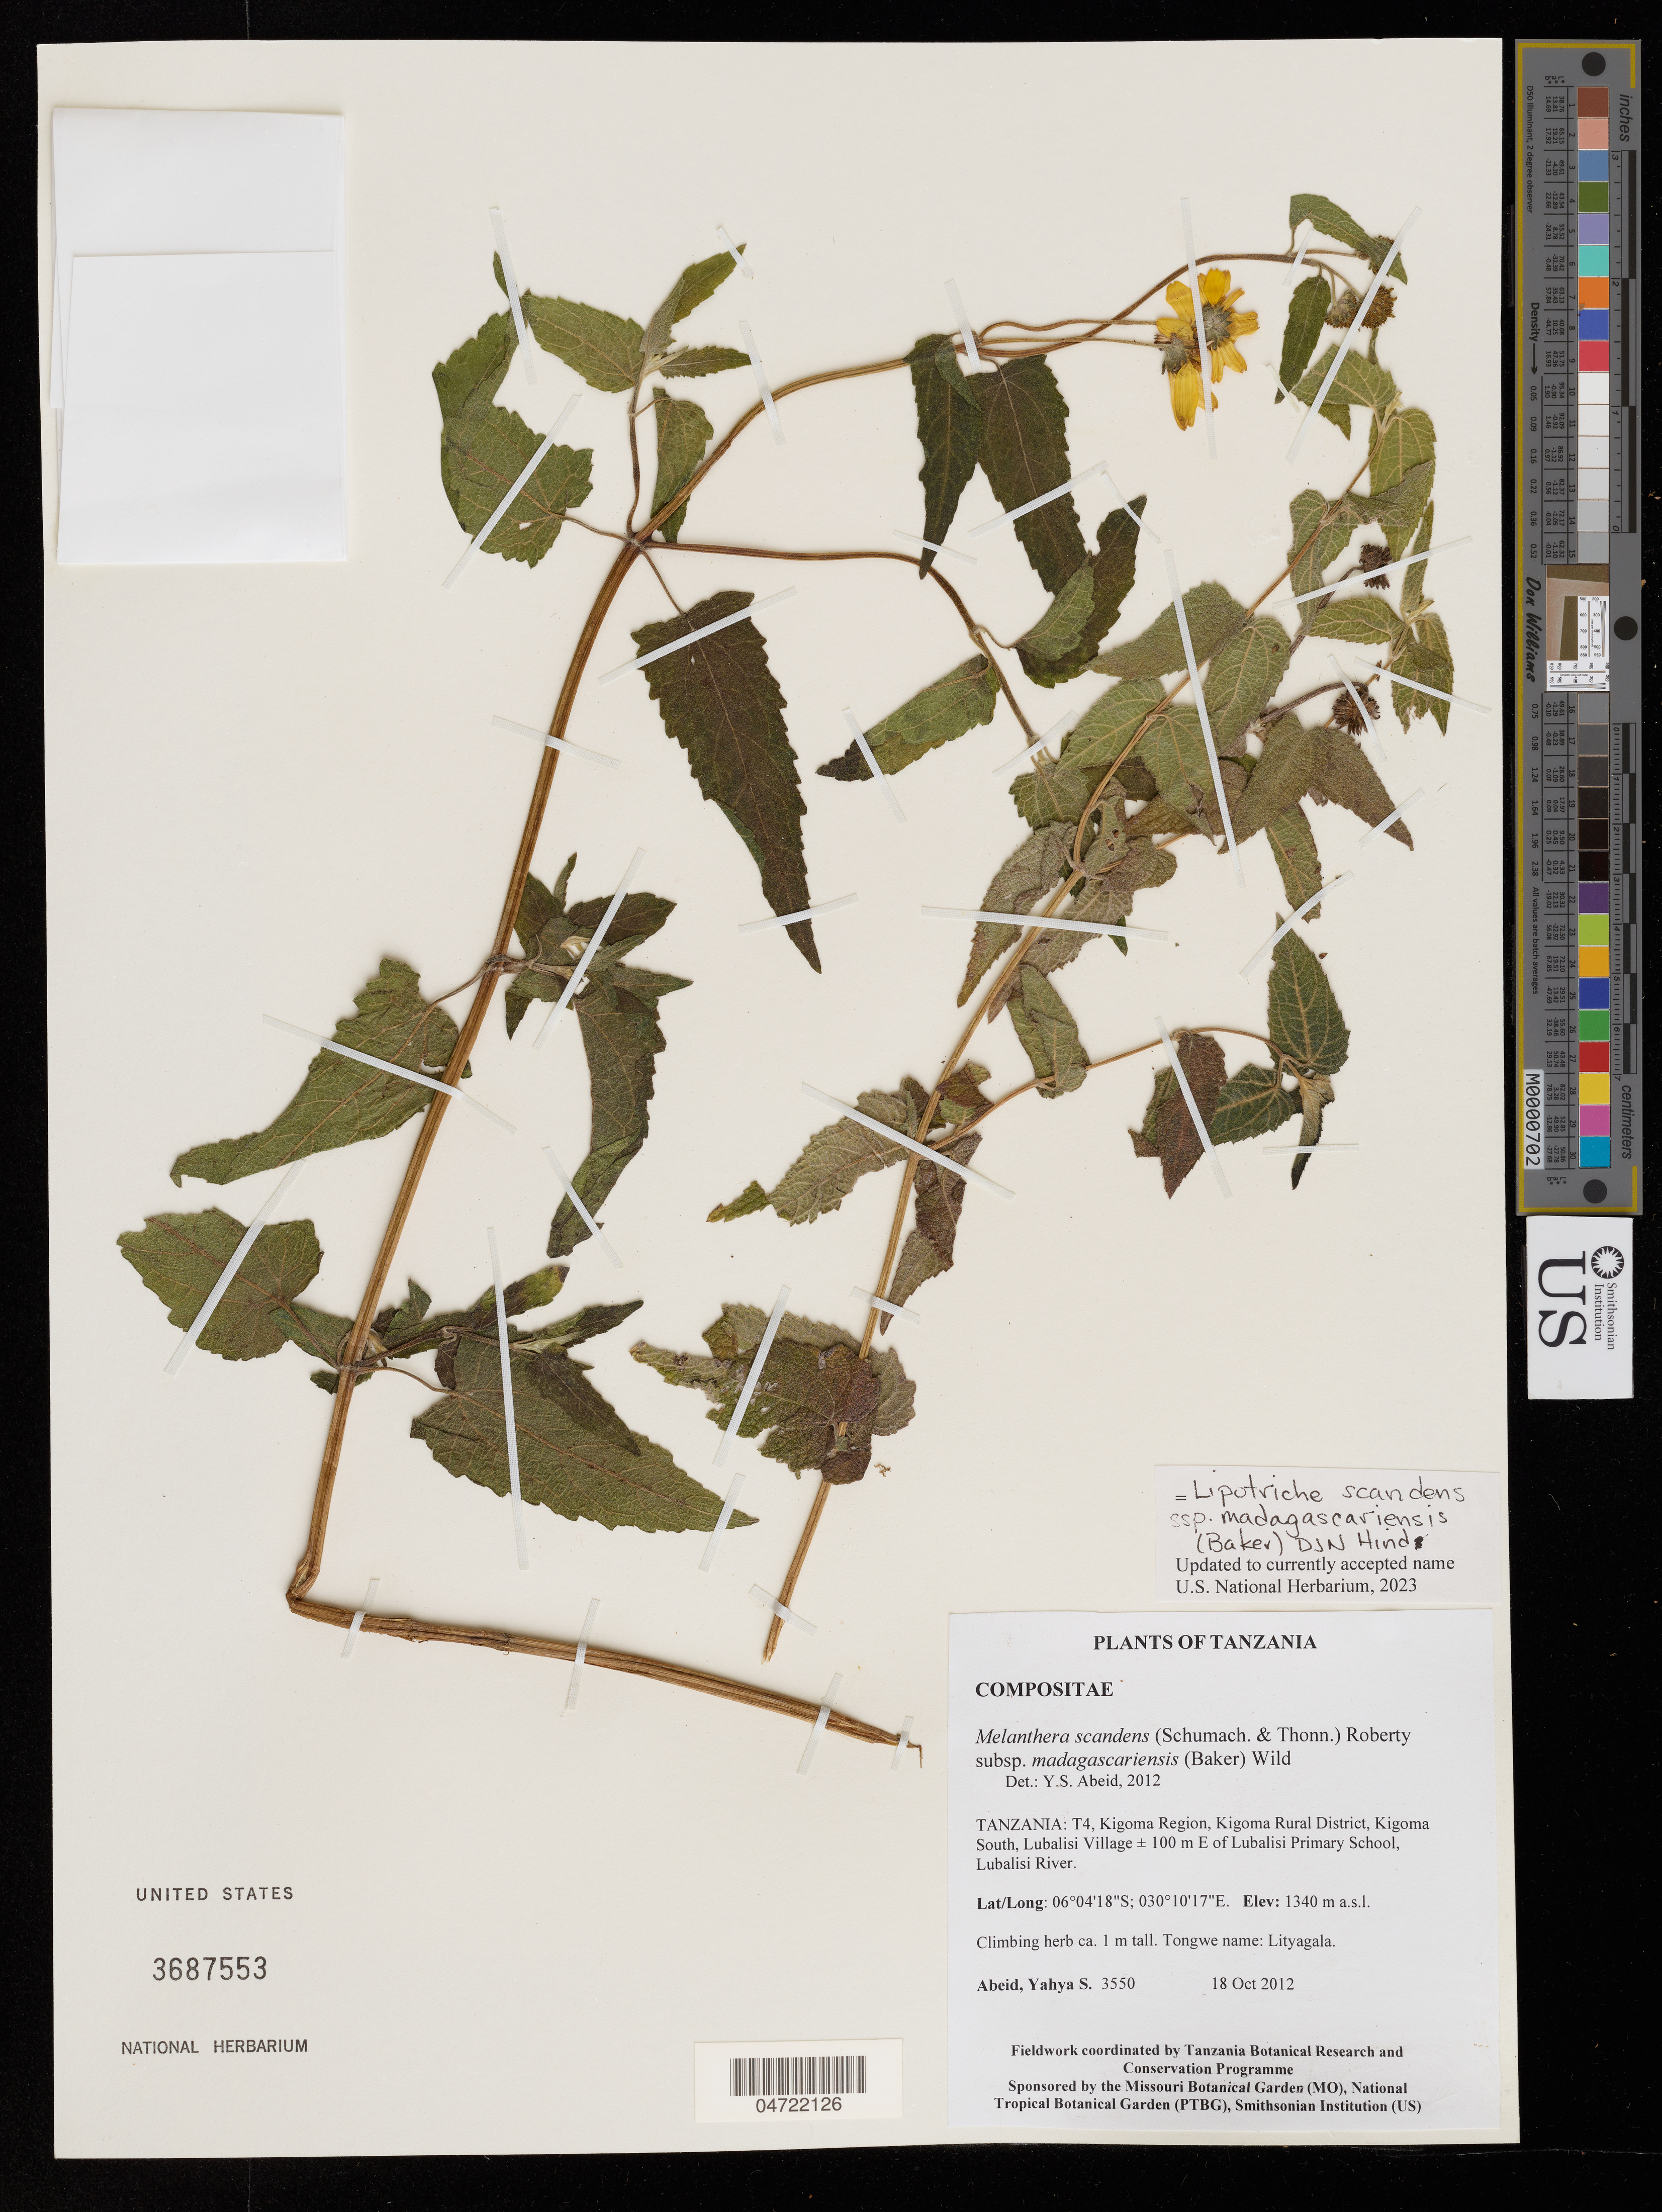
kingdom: Plantae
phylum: Tracheophyta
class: Magnoliopsida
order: Asterales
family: Asteraceae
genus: Lipotriche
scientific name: Lipotriche scandens subsp. madagascariensis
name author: (Baker) D.J.N. Hind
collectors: Y. Abeid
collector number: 3550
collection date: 2012-10-18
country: Tanzania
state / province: Kigoma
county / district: Kigoma Rural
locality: Kigoma South, Lubalisi Village ca. 100 m E of Lubalisi Primary School, Lubalisi River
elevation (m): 1340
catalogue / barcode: US 3687553